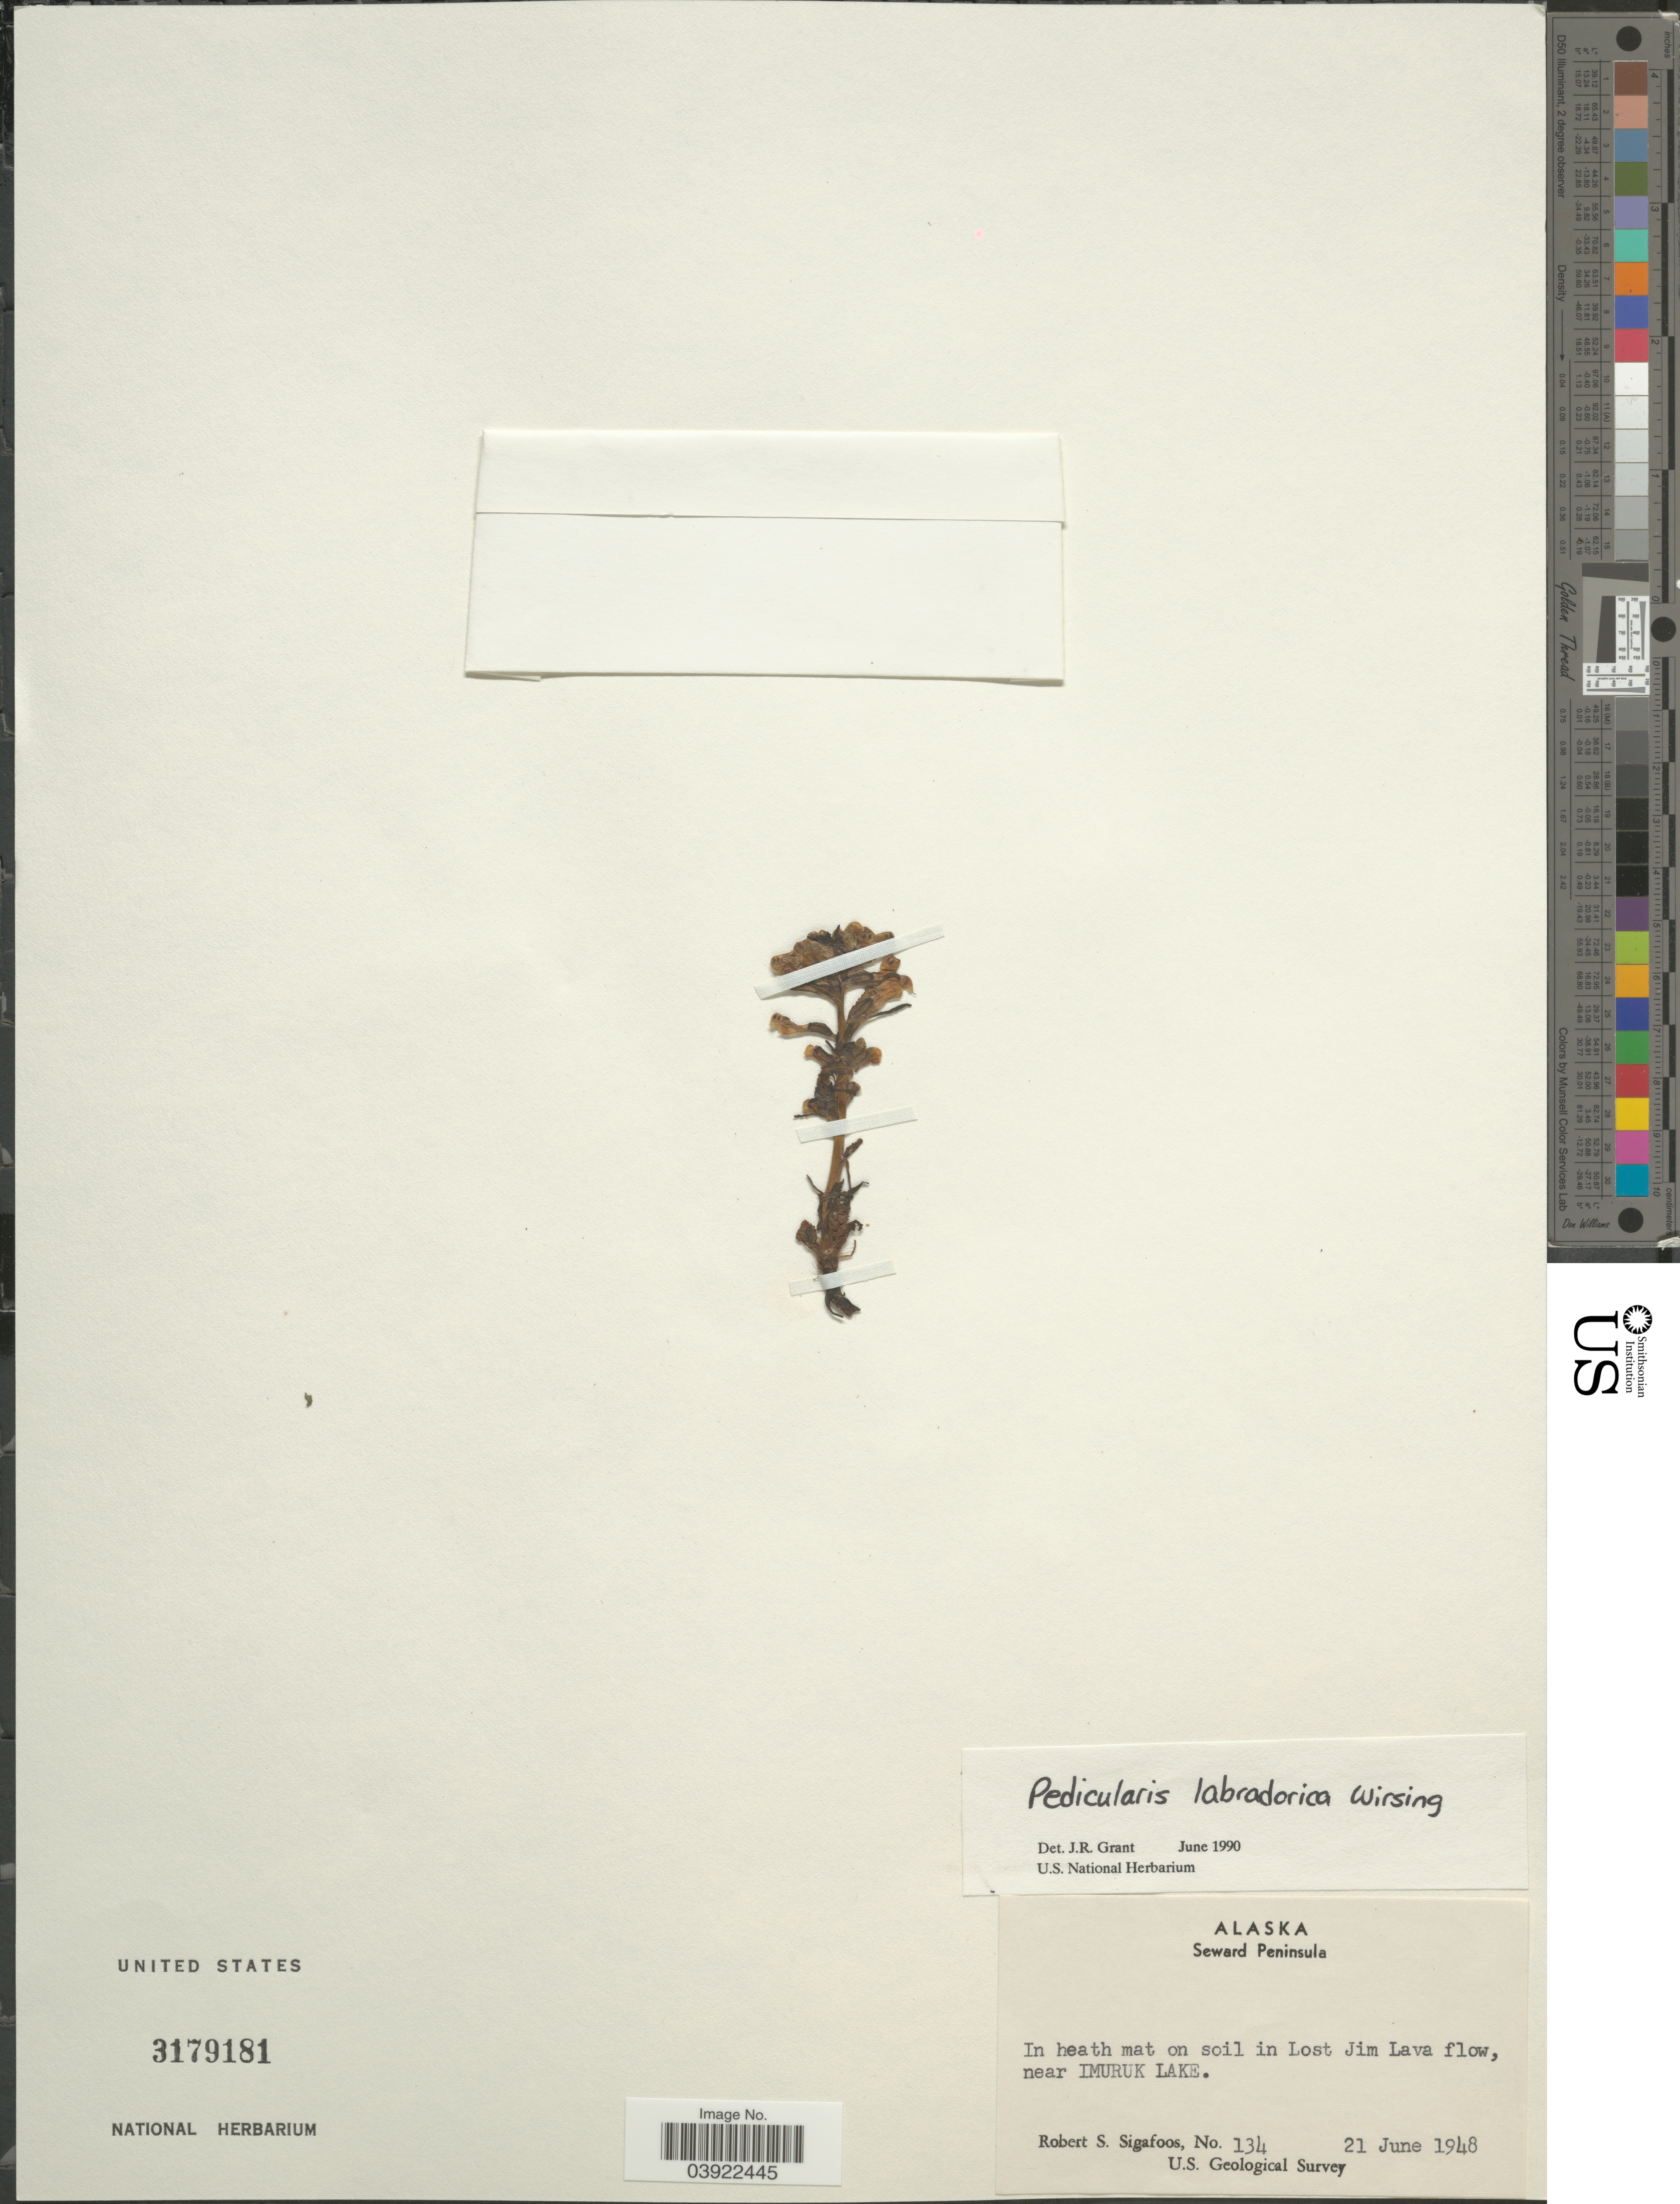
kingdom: Plantae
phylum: Tracheophyta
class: Magnoliopsida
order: Lamiales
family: Orobanchaceae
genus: Pedicularis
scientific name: Pedicularis labradorica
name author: Wirsing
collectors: R. Sigafoos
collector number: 134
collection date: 1948-06-21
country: United States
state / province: Alaska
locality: Seward Peninsula. In Lost Jim Lava flow, near Imuruk Lake.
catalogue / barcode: US 3179181